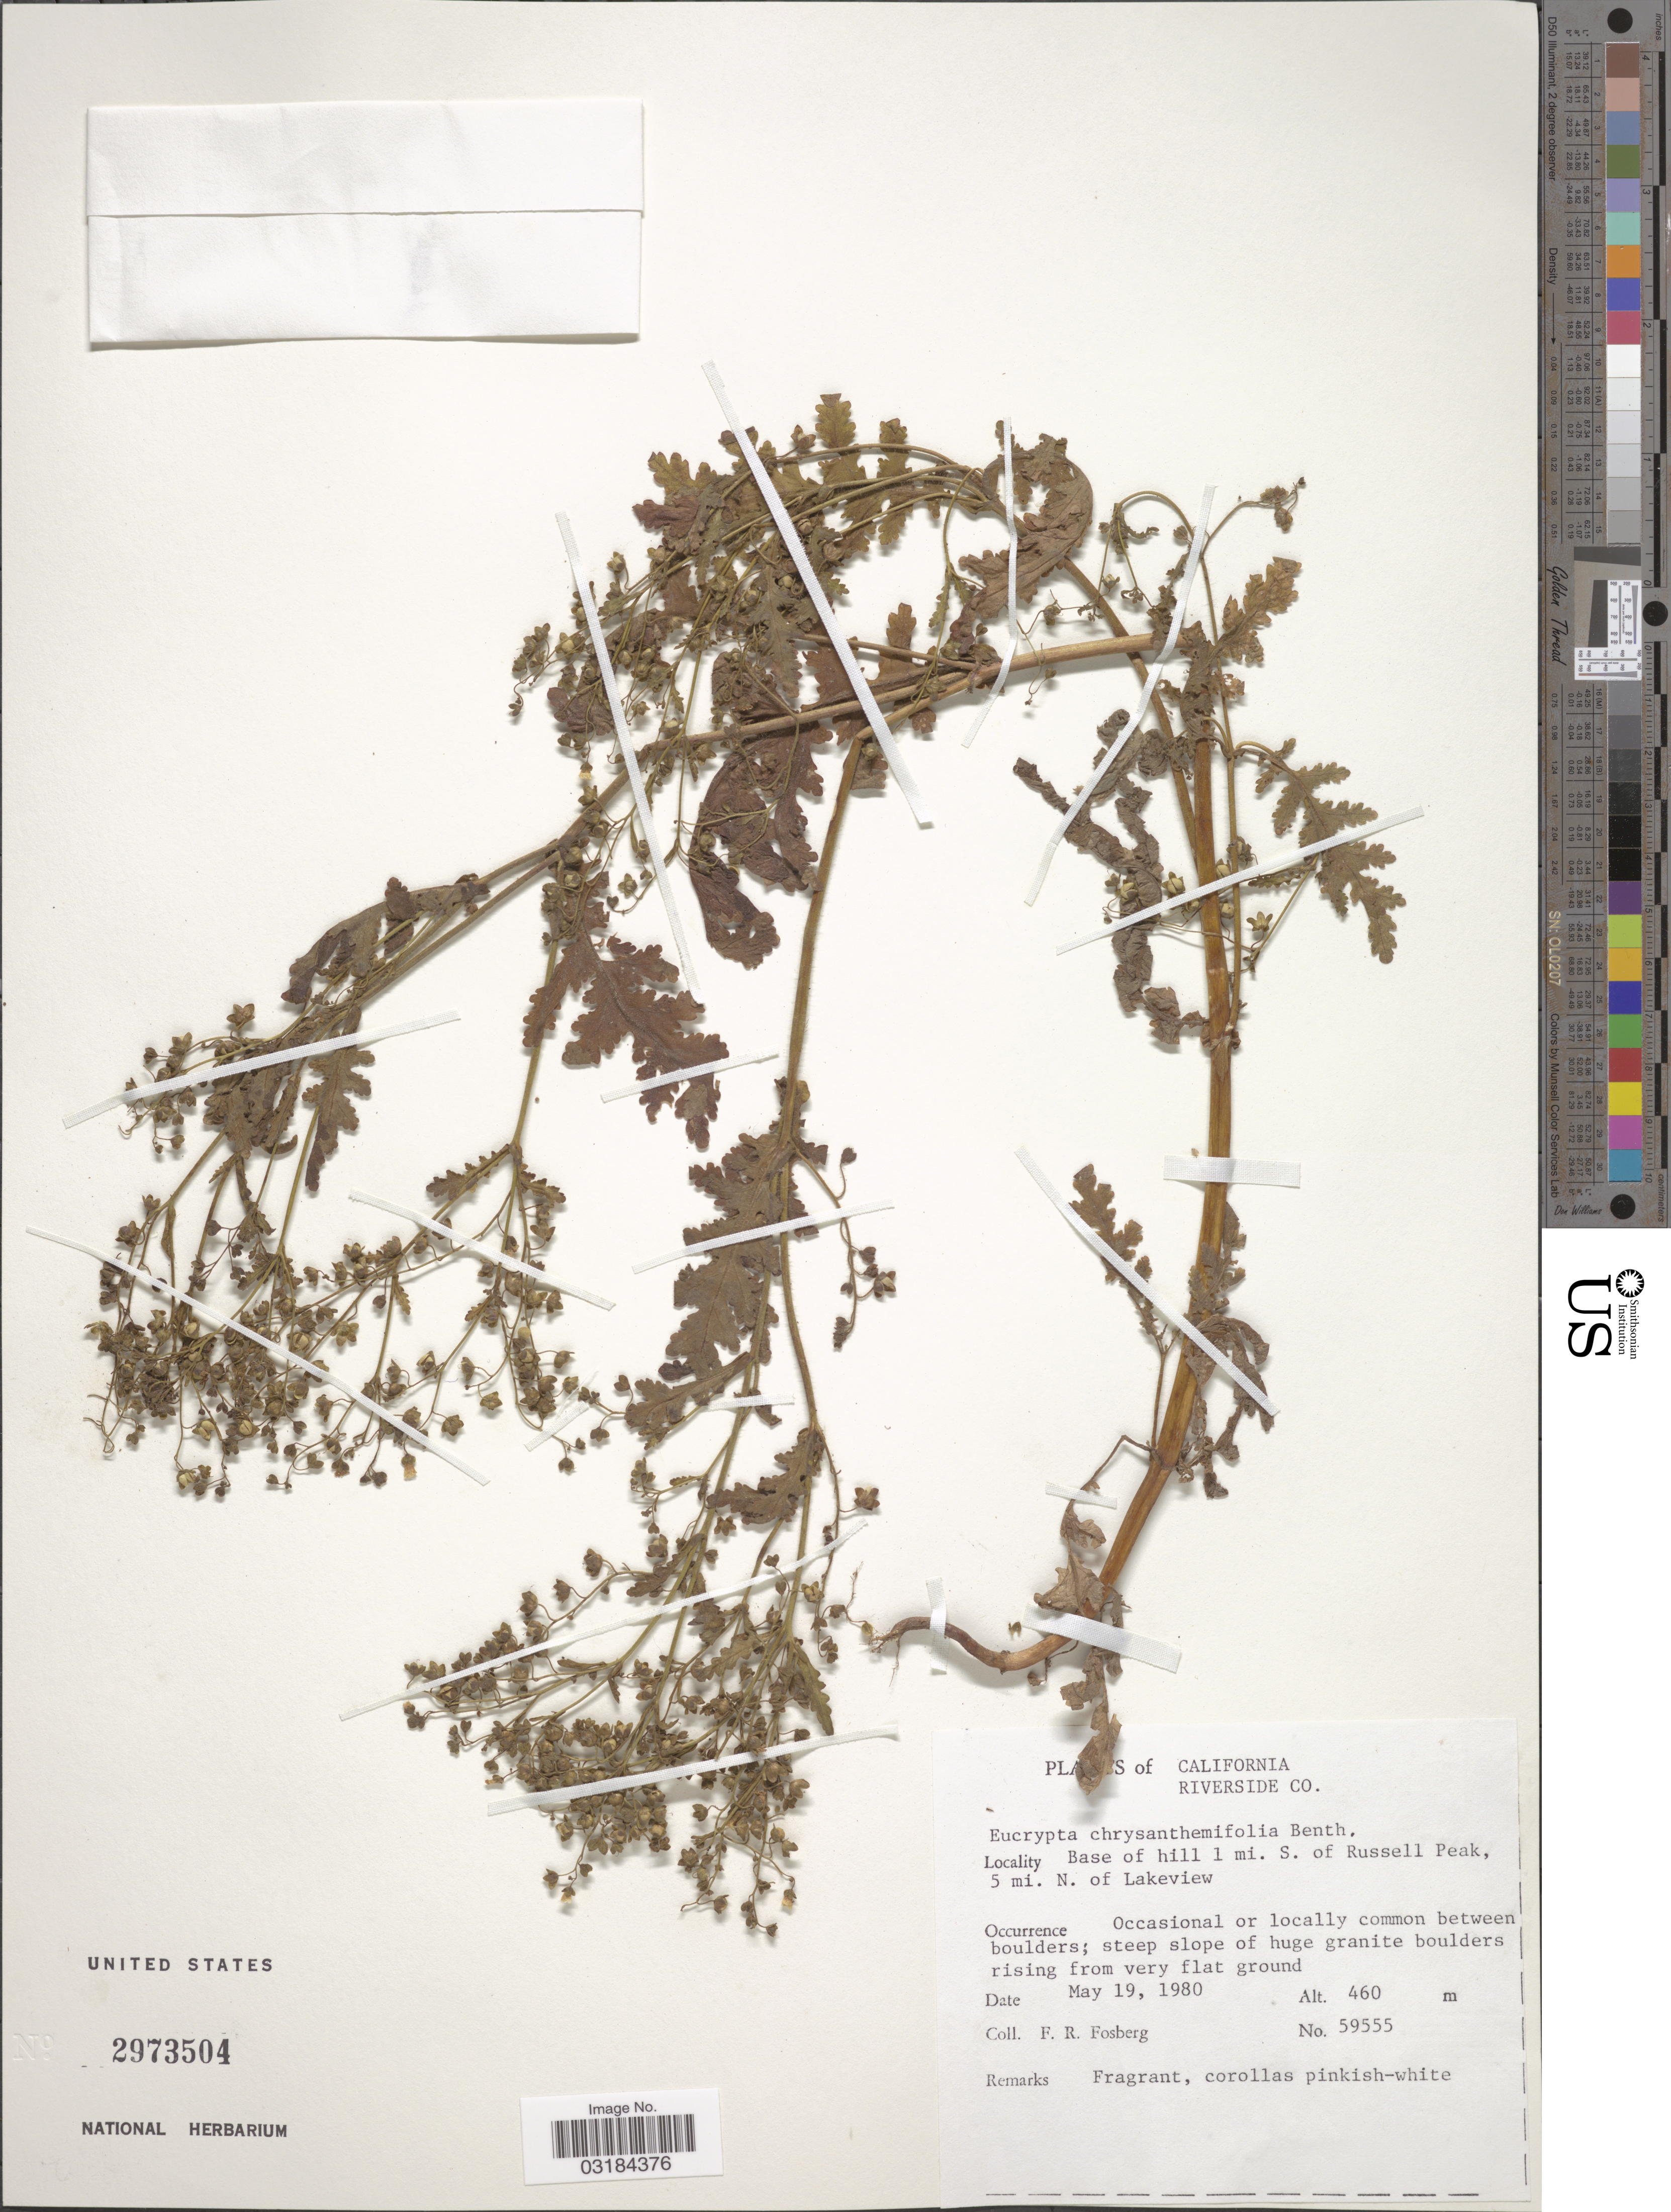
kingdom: Plantae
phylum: Tracheophyta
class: Magnoliopsida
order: Boraginales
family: Hydrophyllaceae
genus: Eucrypta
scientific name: Eucrypta chrysanthemifolia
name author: (Benth.) Greene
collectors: F. R. Fosberg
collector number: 59555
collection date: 1980-05-19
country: United States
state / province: California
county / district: Riverside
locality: Riverside Co. Base of hill 1 mi. S. of Russell Peak, 5 mi. N. of Lakeview.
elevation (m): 460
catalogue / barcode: US 2973504